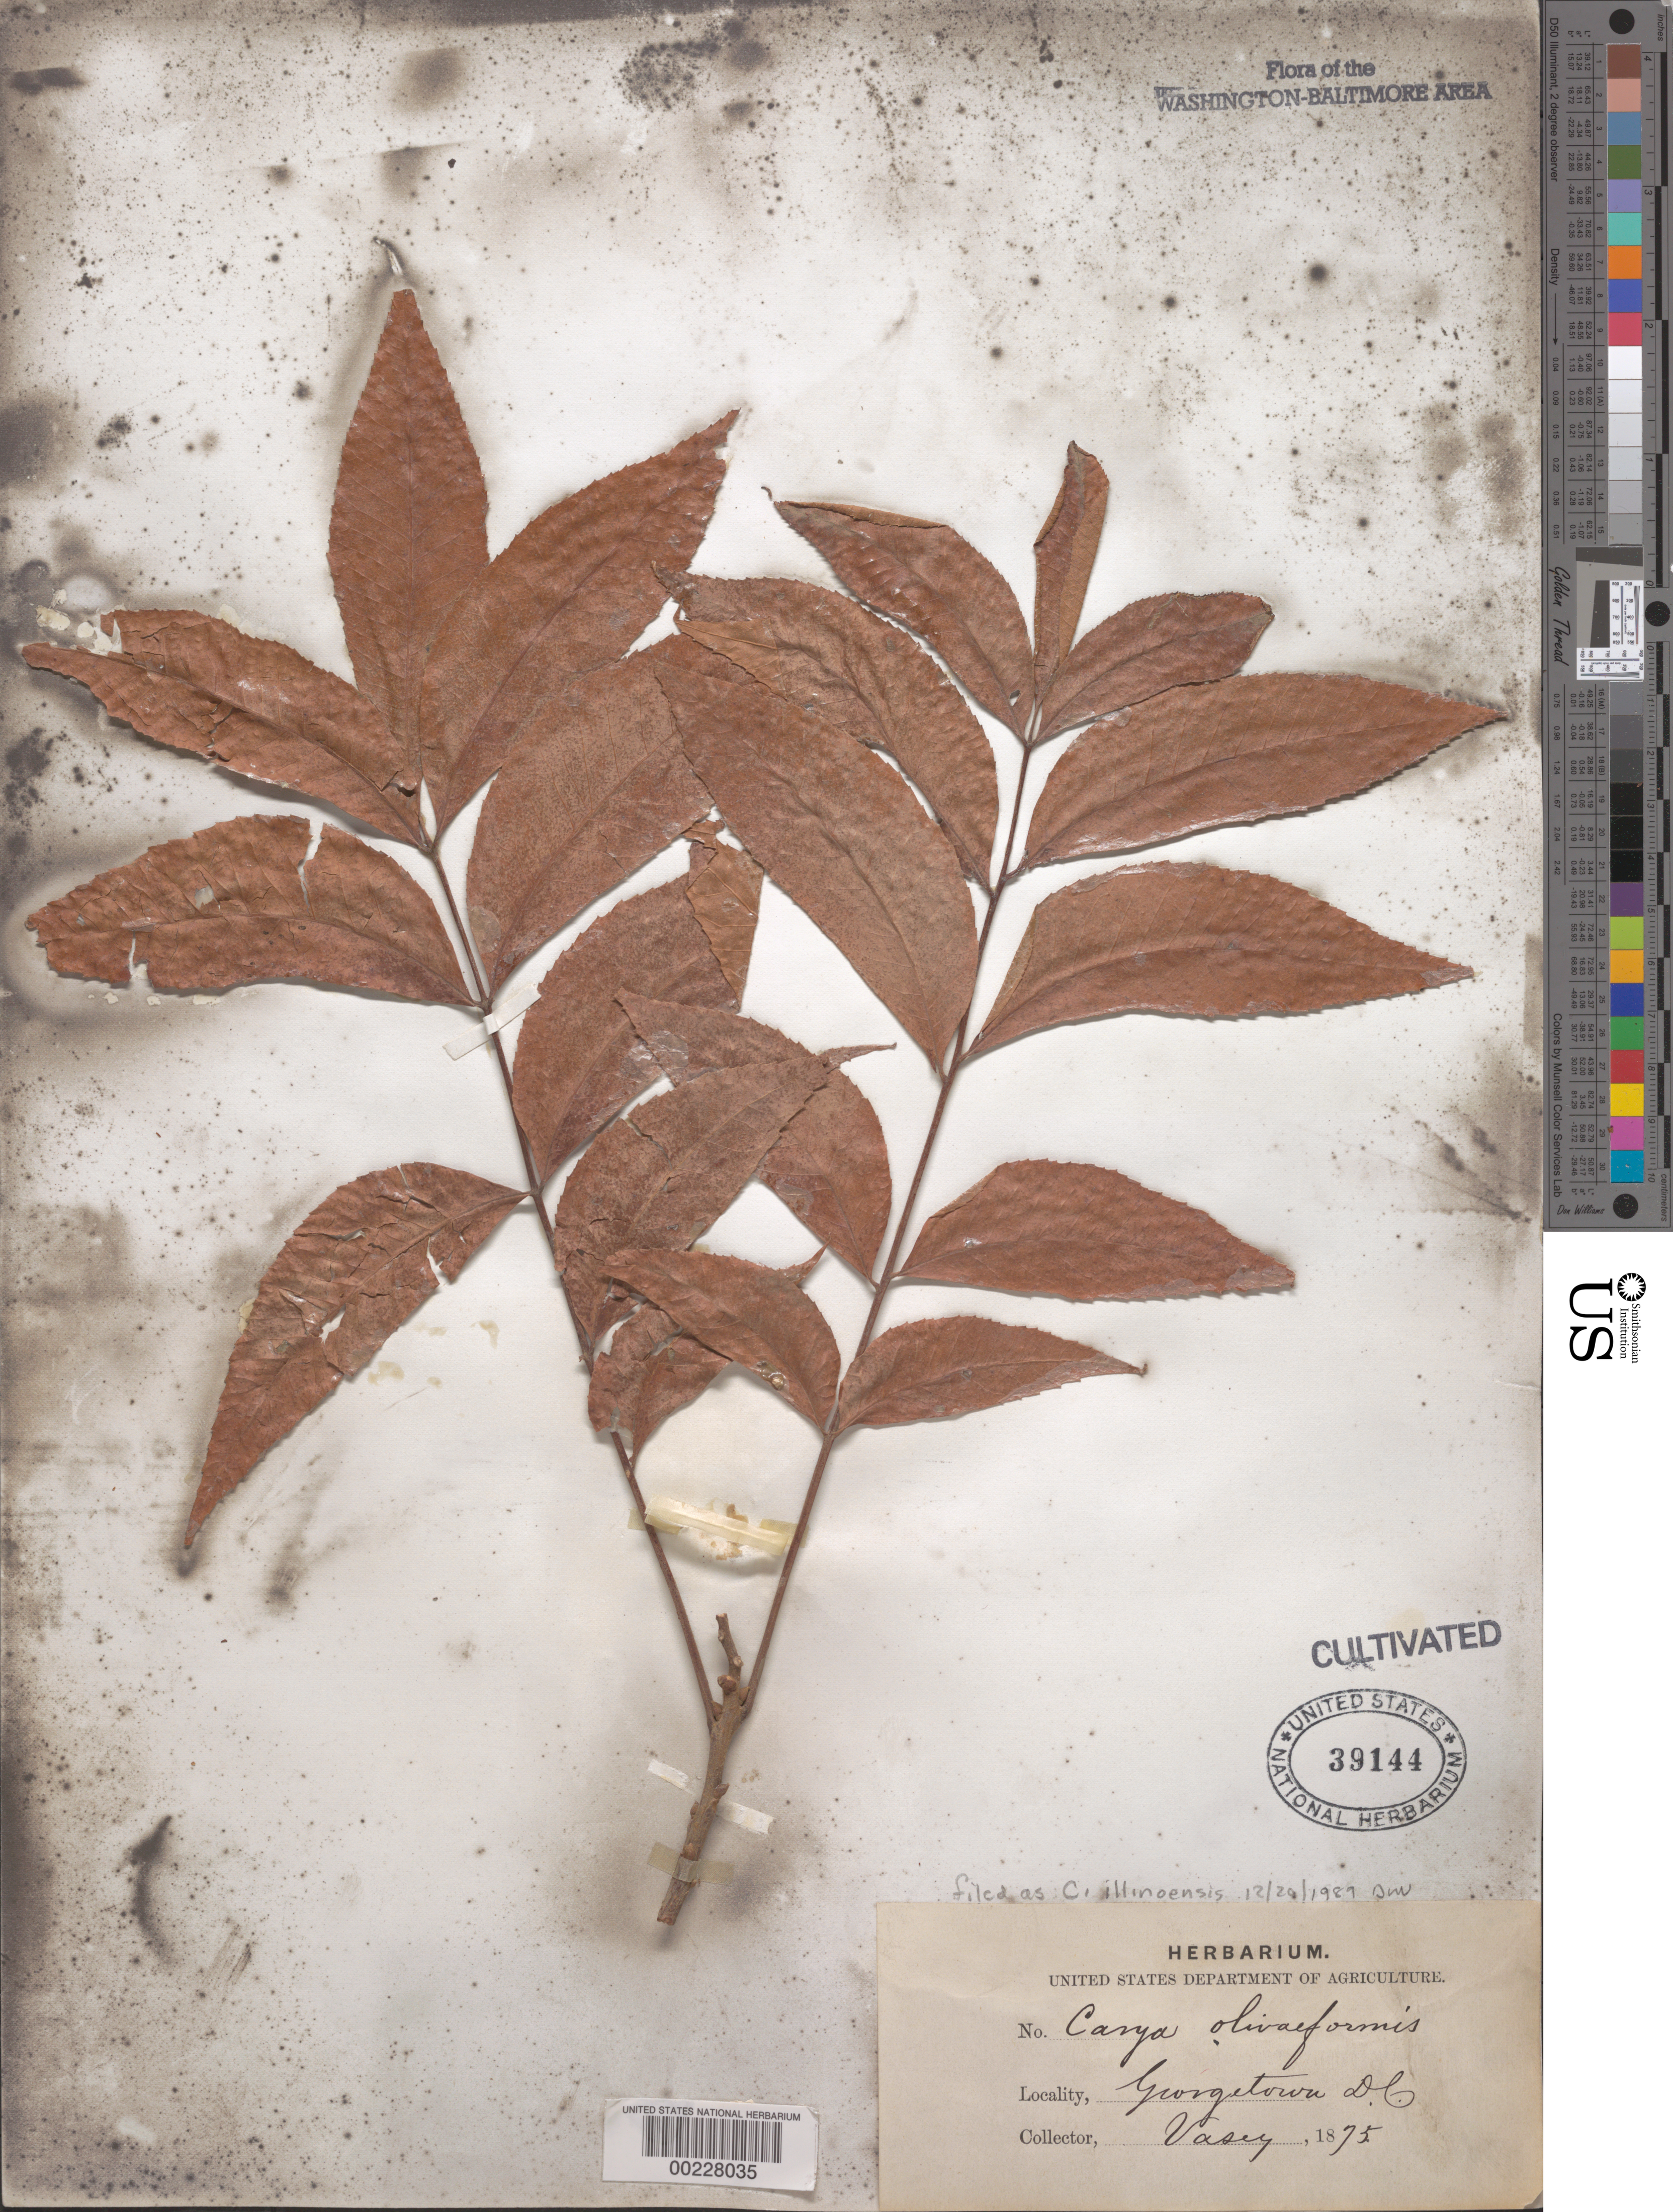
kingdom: Plantae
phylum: Tracheophyta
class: Magnoliopsida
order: Fagales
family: Juglandaceae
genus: Carya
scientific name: Carya illinoinensis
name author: (Wangenh.) K. Koch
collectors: G. R. Vasey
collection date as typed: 1875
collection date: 1875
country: United States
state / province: District of Columbia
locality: Georgetown C. and O. Canal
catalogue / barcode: US 39144